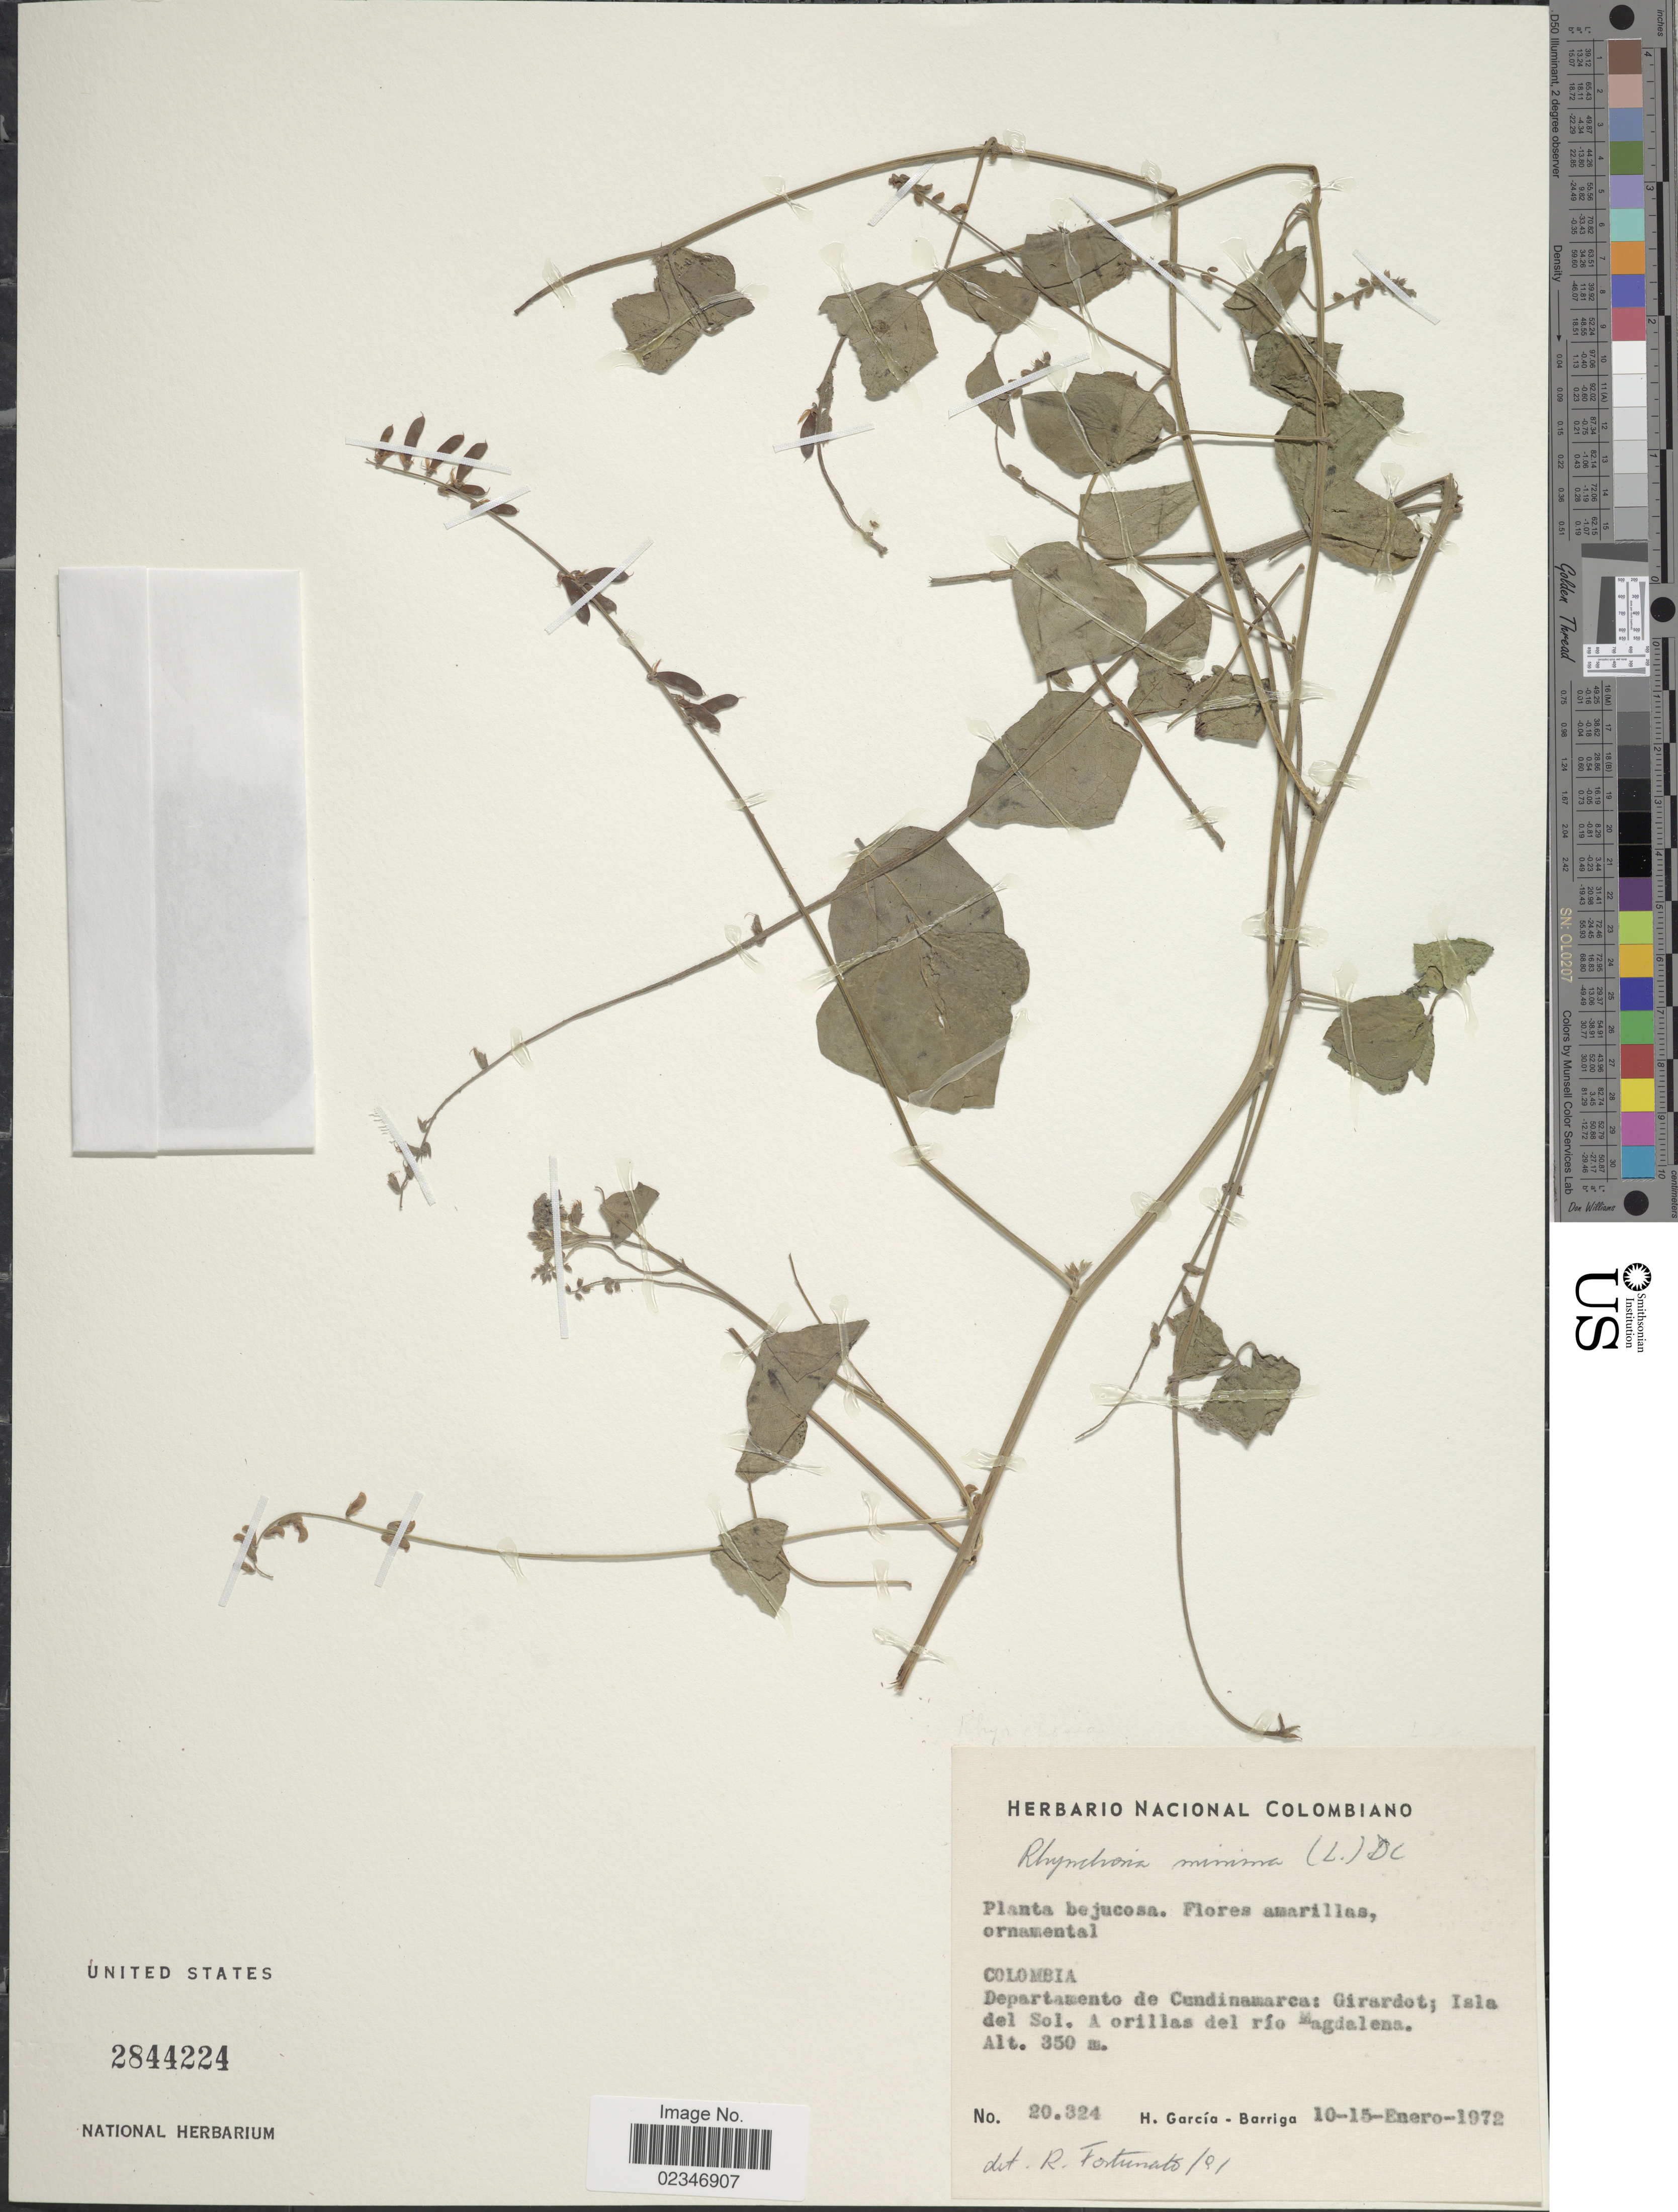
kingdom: Plantae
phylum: Tracheophyta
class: Magnoliopsida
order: Fabales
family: Fabaceae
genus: Rhynchosia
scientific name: Rhynchosia minima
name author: (L.) DC.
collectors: H. García Barriga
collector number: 20324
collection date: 1972-01-10/1972-01-15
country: Colombia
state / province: Cundinamarca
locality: Cirardot, Isla del Sol, a orillas del Riob Magdalena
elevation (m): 350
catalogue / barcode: US 2844224